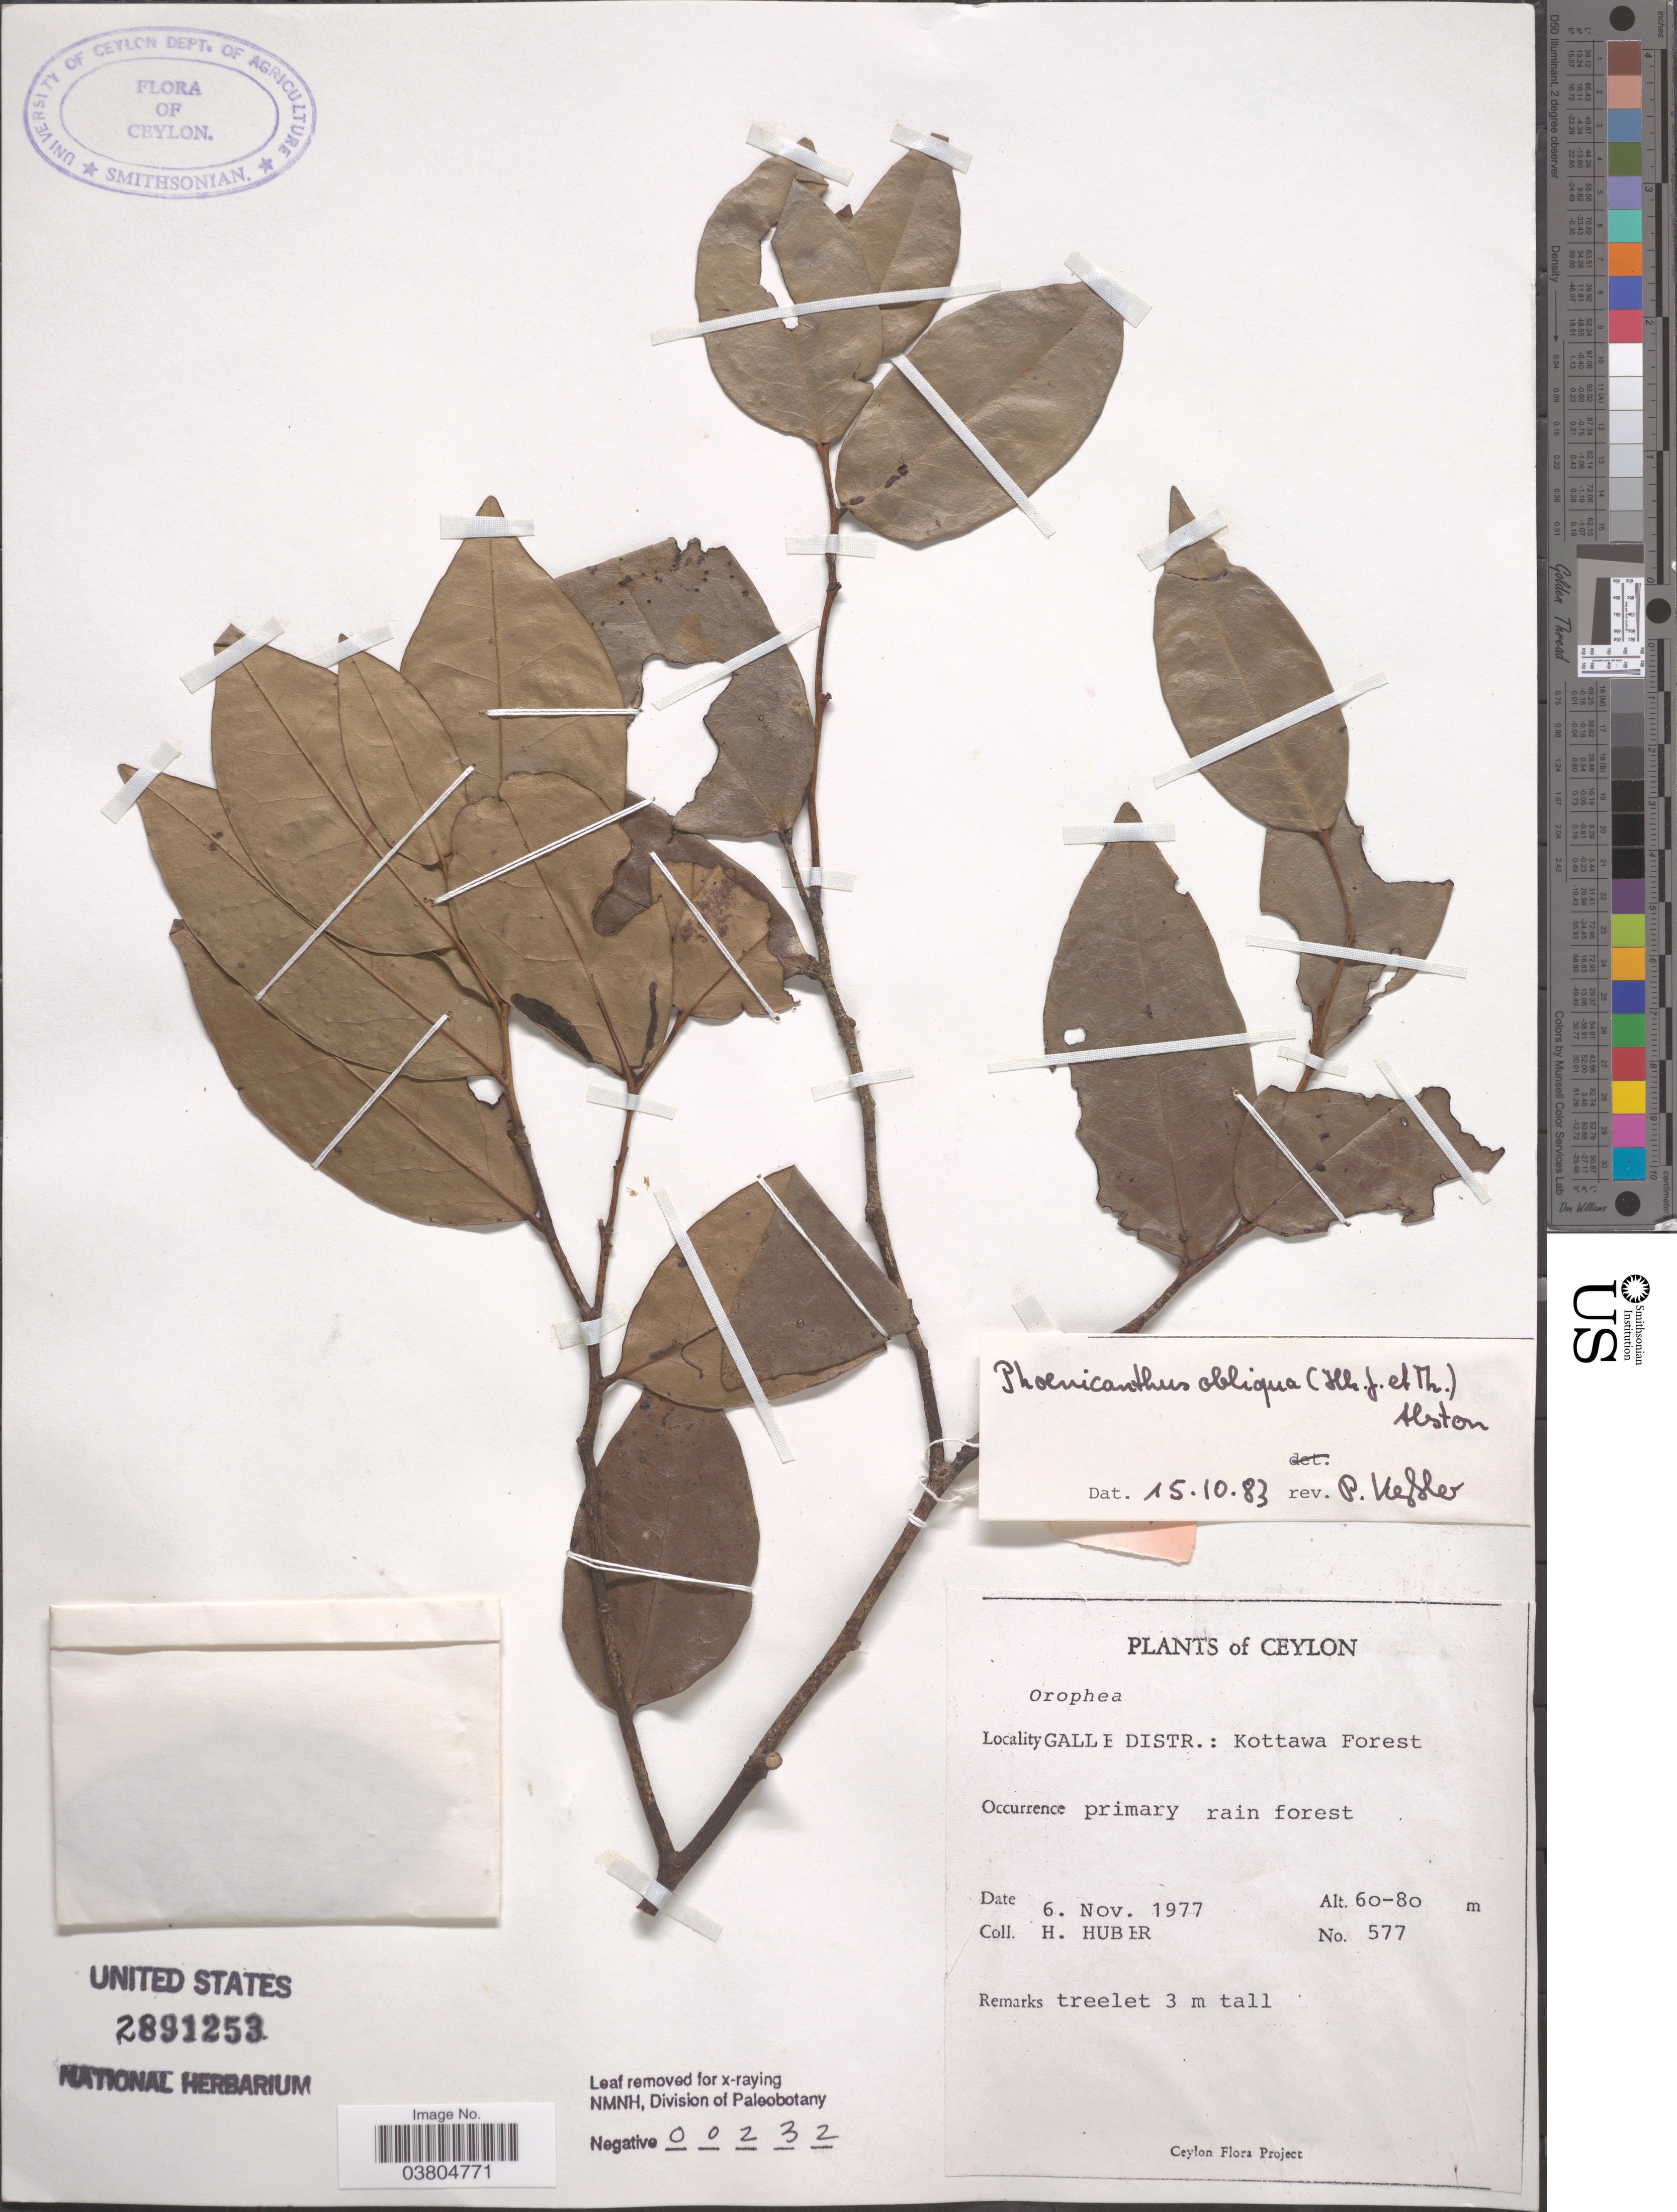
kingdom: Plantae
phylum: Tracheophyta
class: Magnoliopsida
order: Magnoliales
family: Annonaceae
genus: Phoenicanthus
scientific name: Phoenicanthus obliquus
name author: (Hook. f. & Thomson) Alston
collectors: H. Huber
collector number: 577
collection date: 1977-11-06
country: Sri Lanka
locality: Ceylon. Galle Distr.: Kottawa Forest.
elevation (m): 60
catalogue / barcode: US 2891253